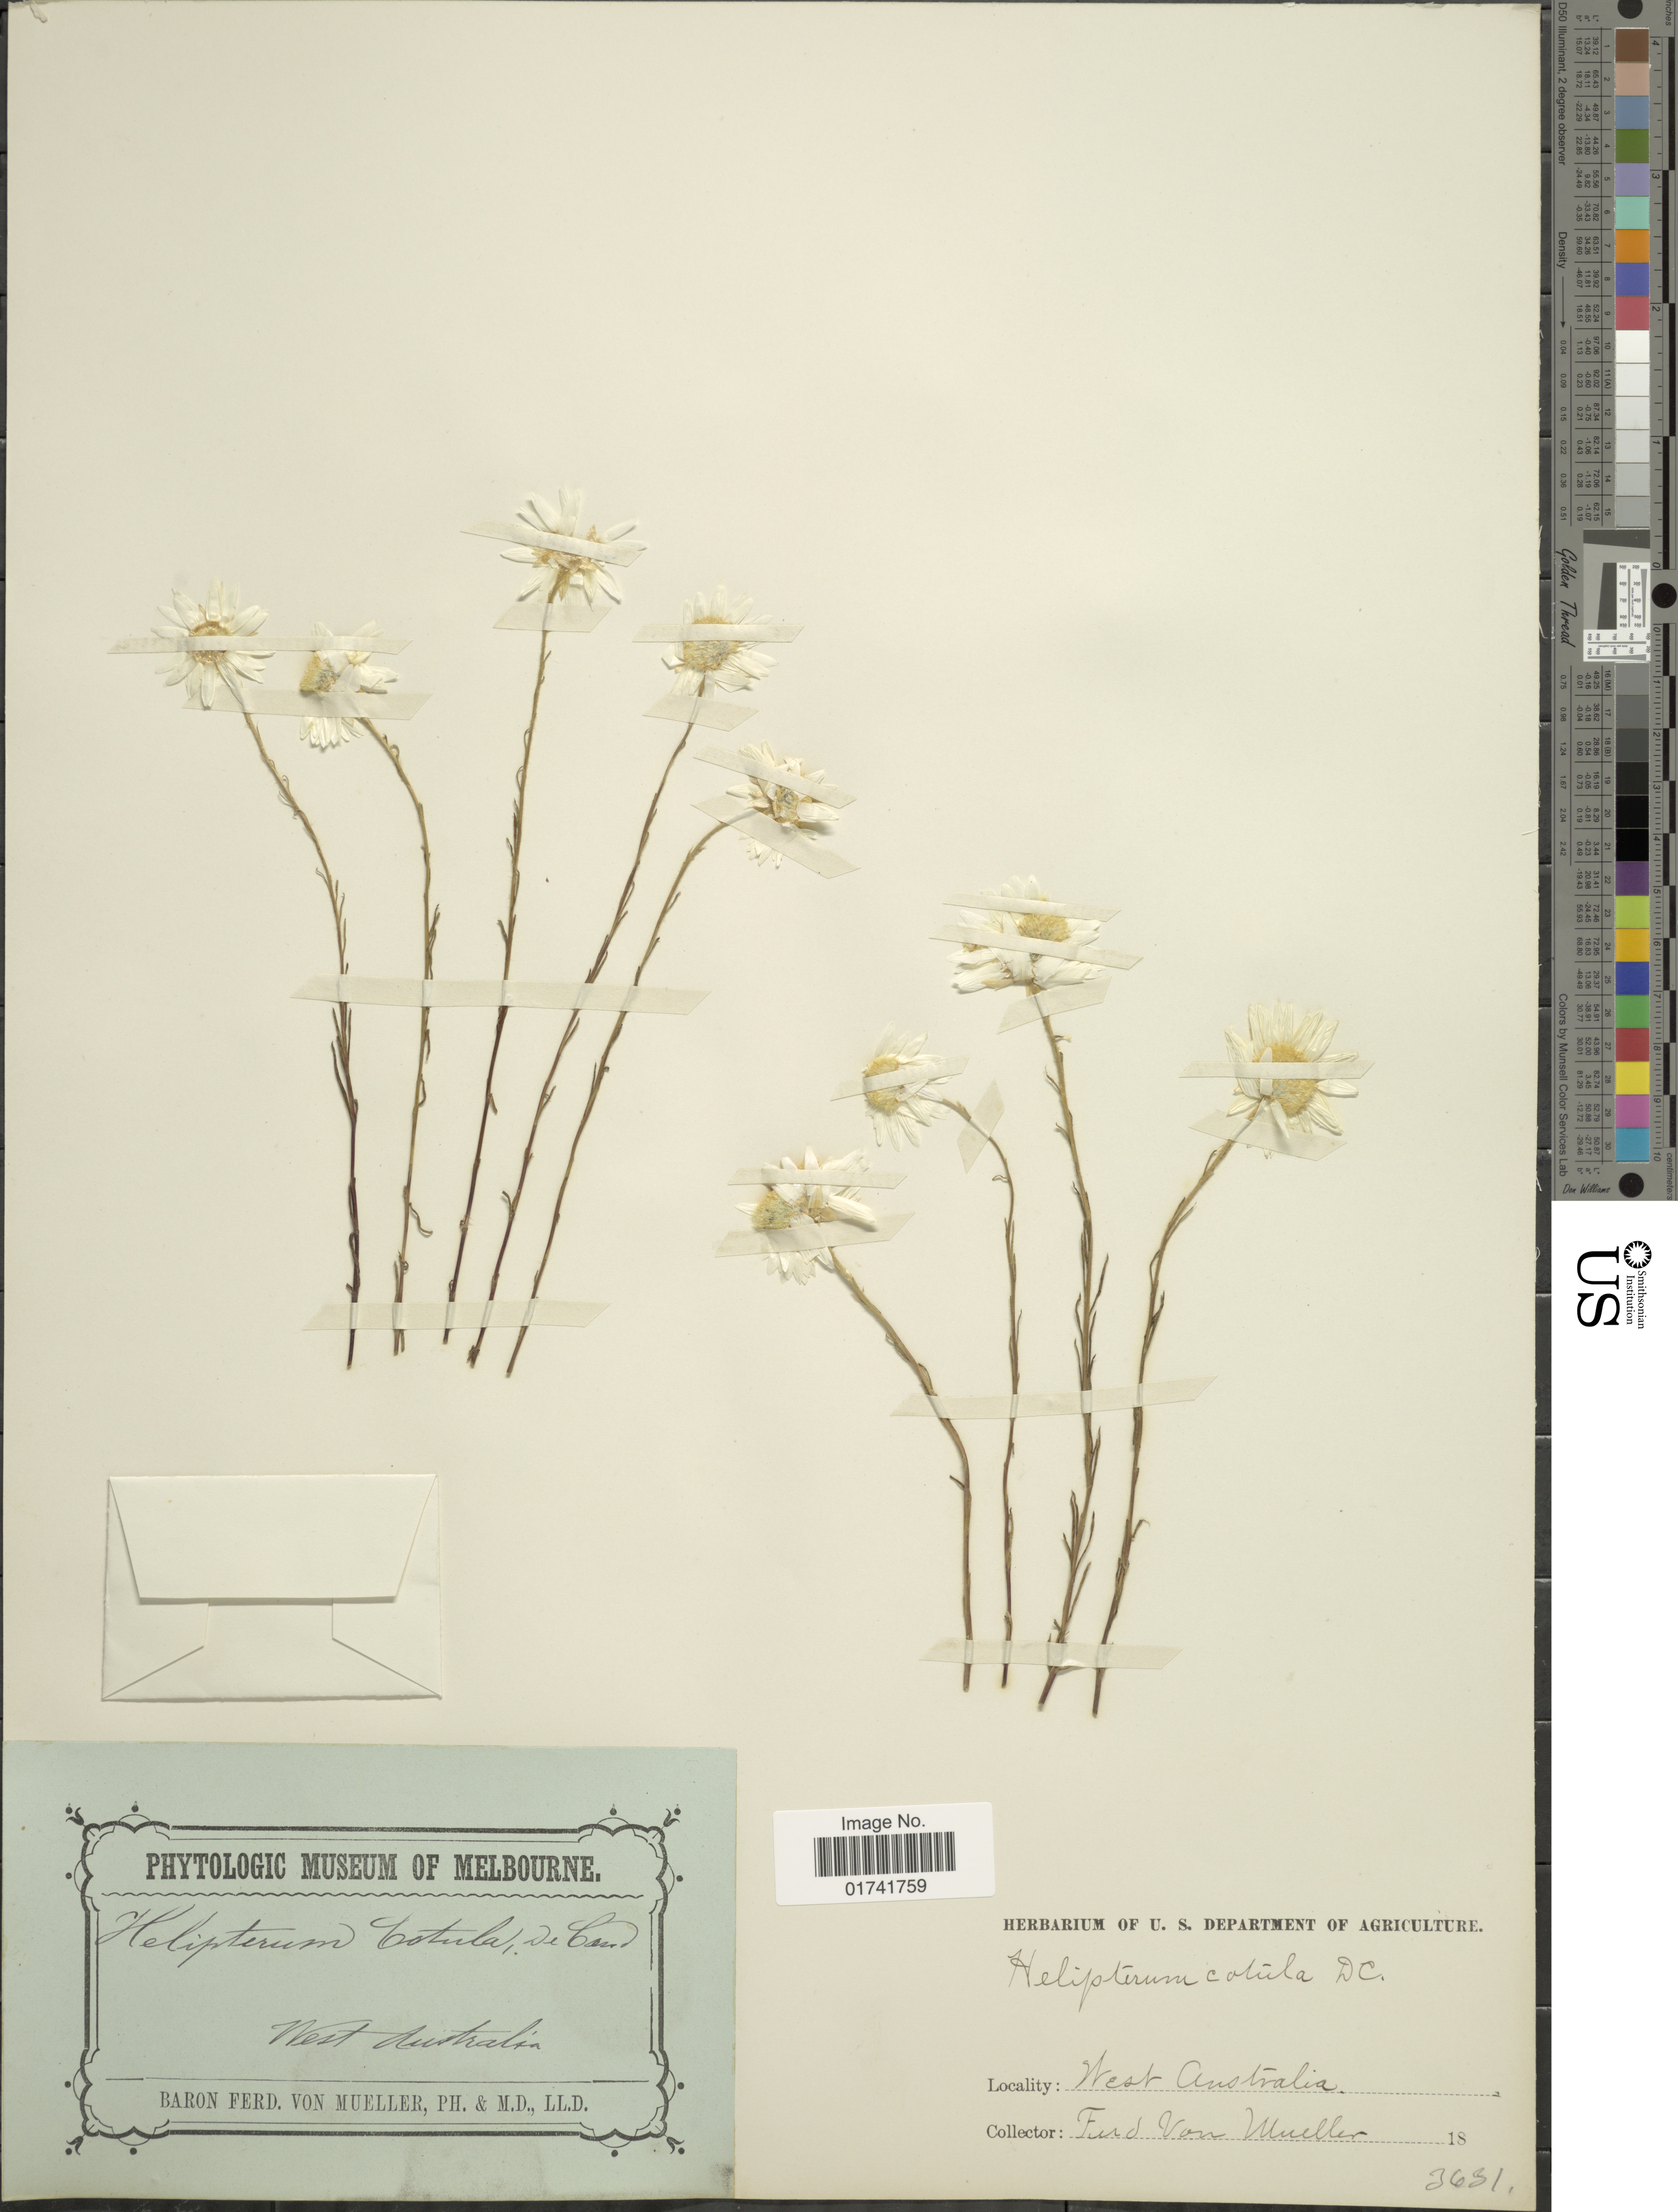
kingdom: Plantae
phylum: Tracheophyta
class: Magnoliopsida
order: Asterales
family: Asteraceae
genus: Hyalosperma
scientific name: Hyalosperma cotula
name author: (Benth.) Paul G. Wilson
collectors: F. von Mueller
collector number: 3631?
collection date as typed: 18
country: Australia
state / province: Western Australia